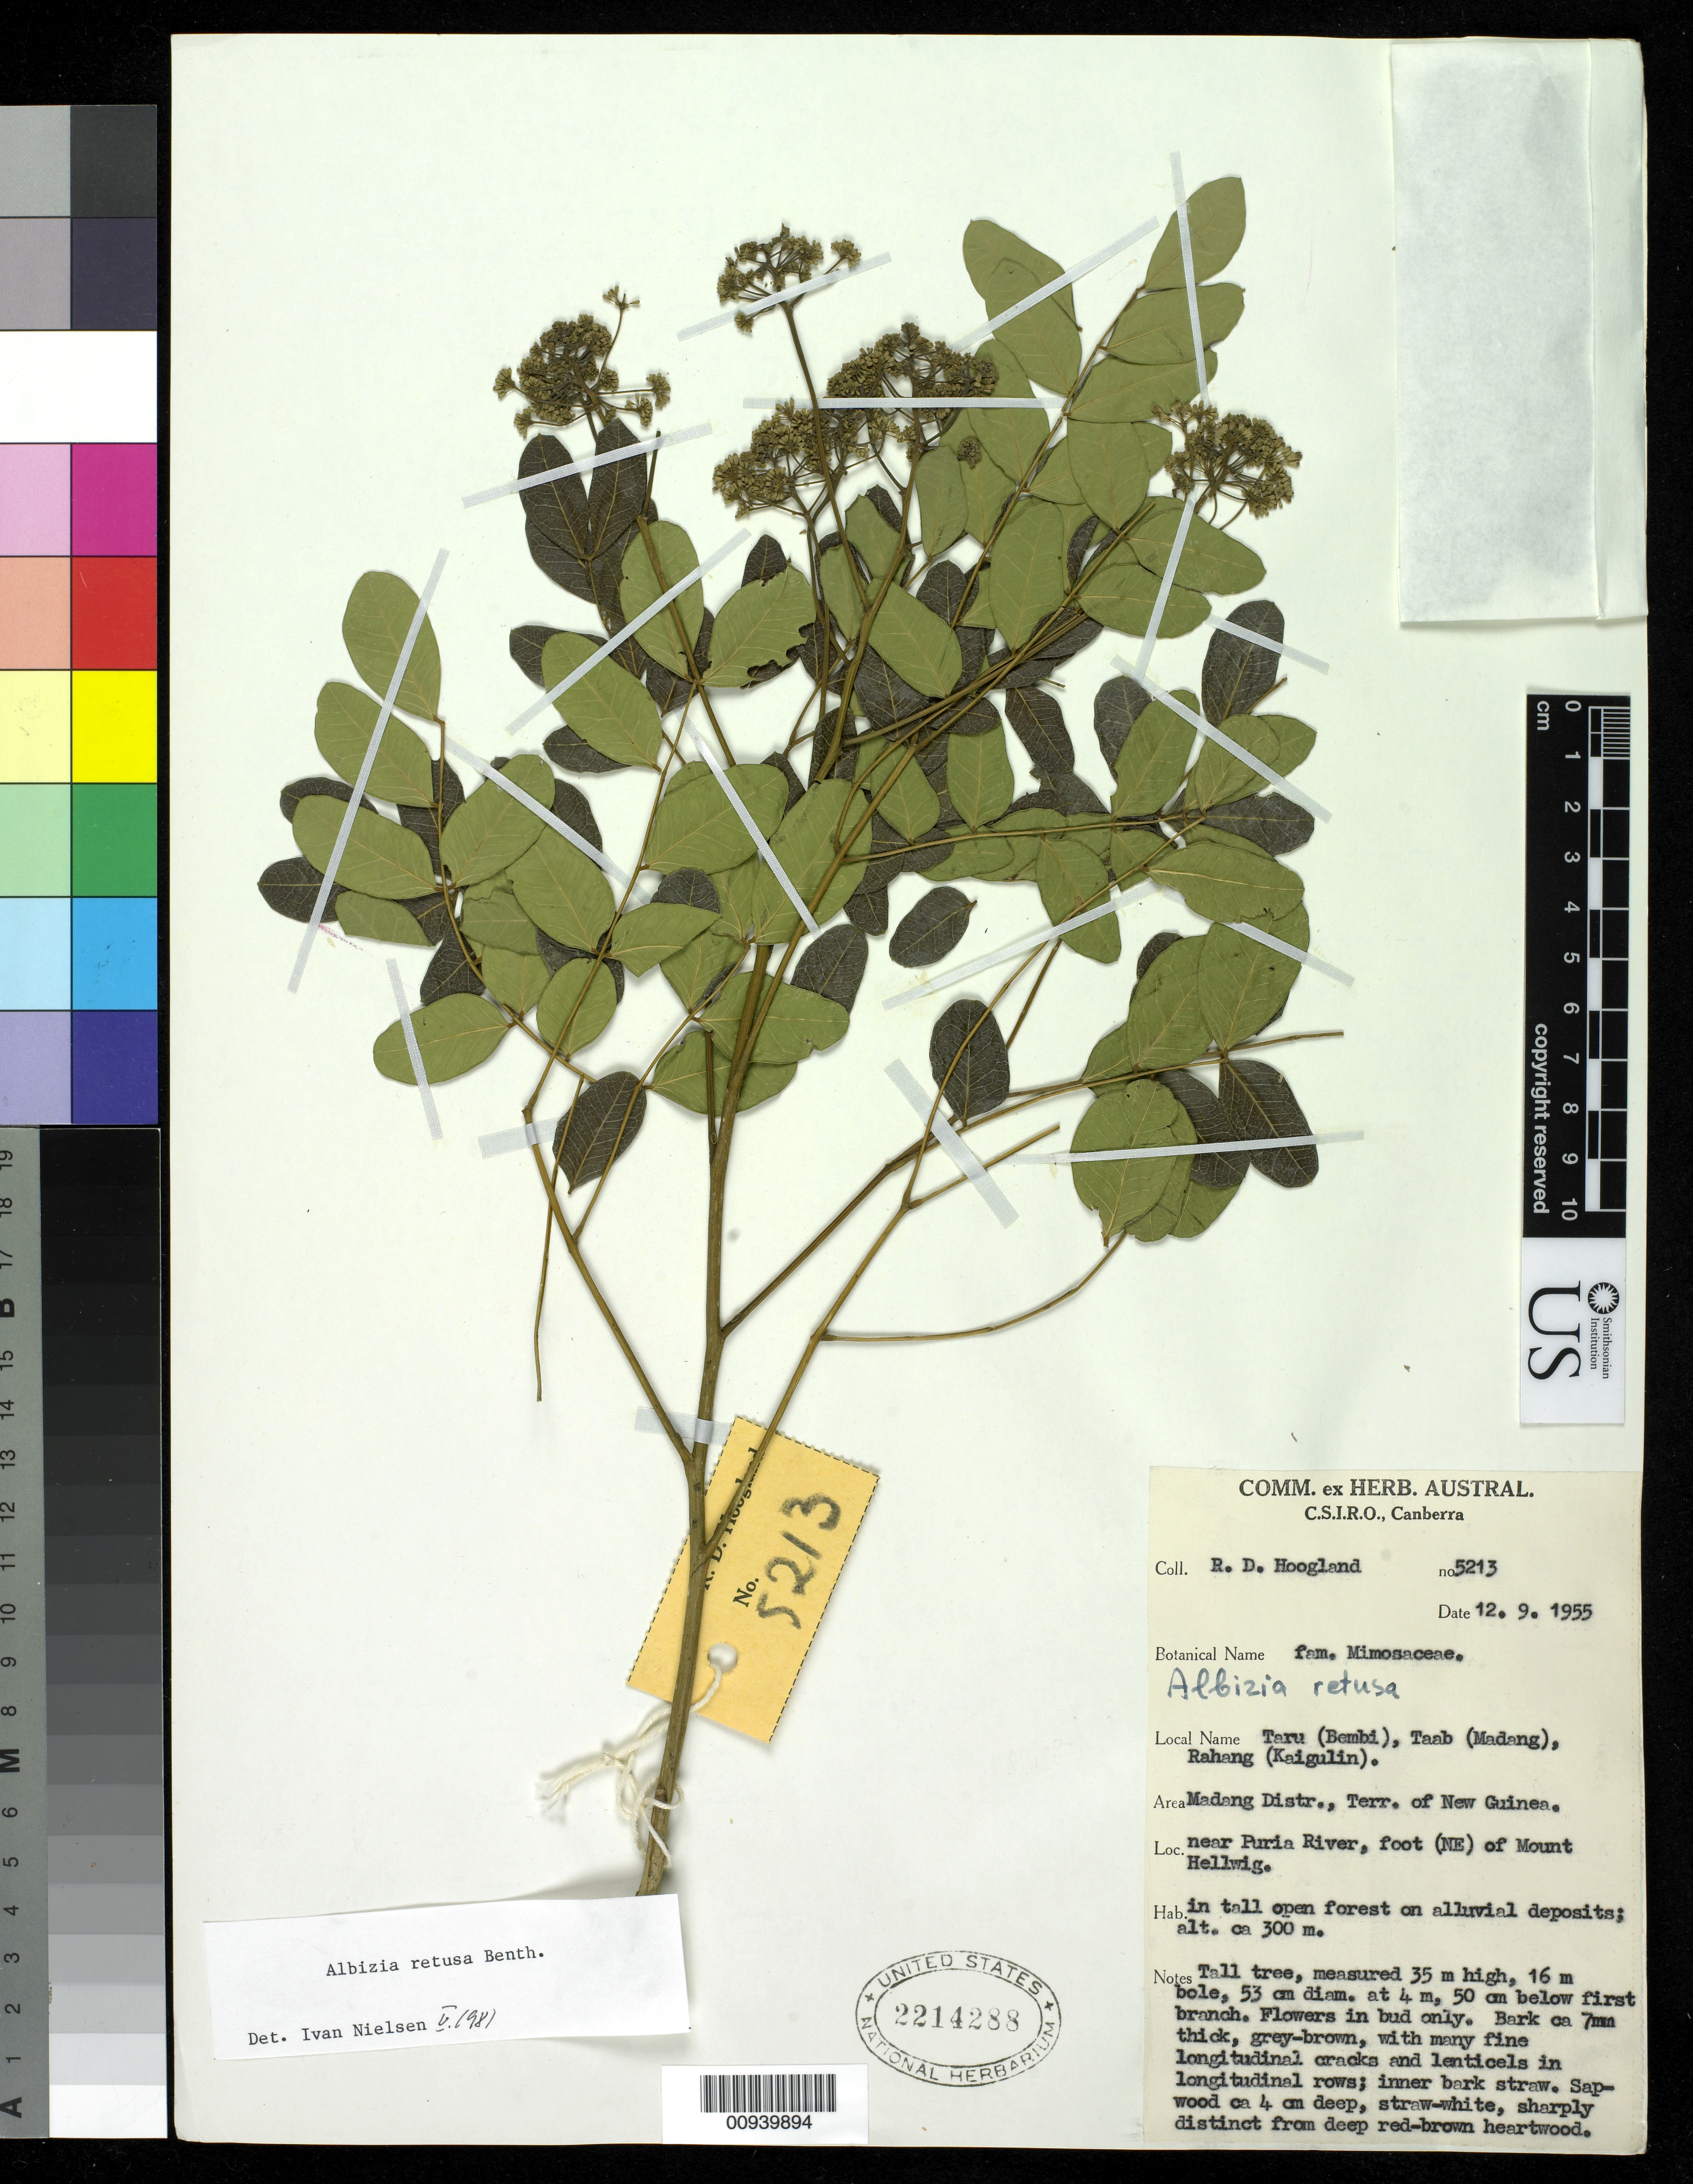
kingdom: Plantae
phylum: Tracheophyta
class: Magnoliopsida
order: Fabales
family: Fabaceae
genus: Albizia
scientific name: Albizia retusa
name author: Benth.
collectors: R. D. Hoogland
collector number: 5213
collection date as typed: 12 Sep 1955 or 09 Dec 1955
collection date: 1955-09-12 or 1955-12-09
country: Papua New Guinea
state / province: Madang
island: New Guinea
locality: near Puria River, foot (NE) of Mount Hellwig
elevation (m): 300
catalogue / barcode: US 2214288